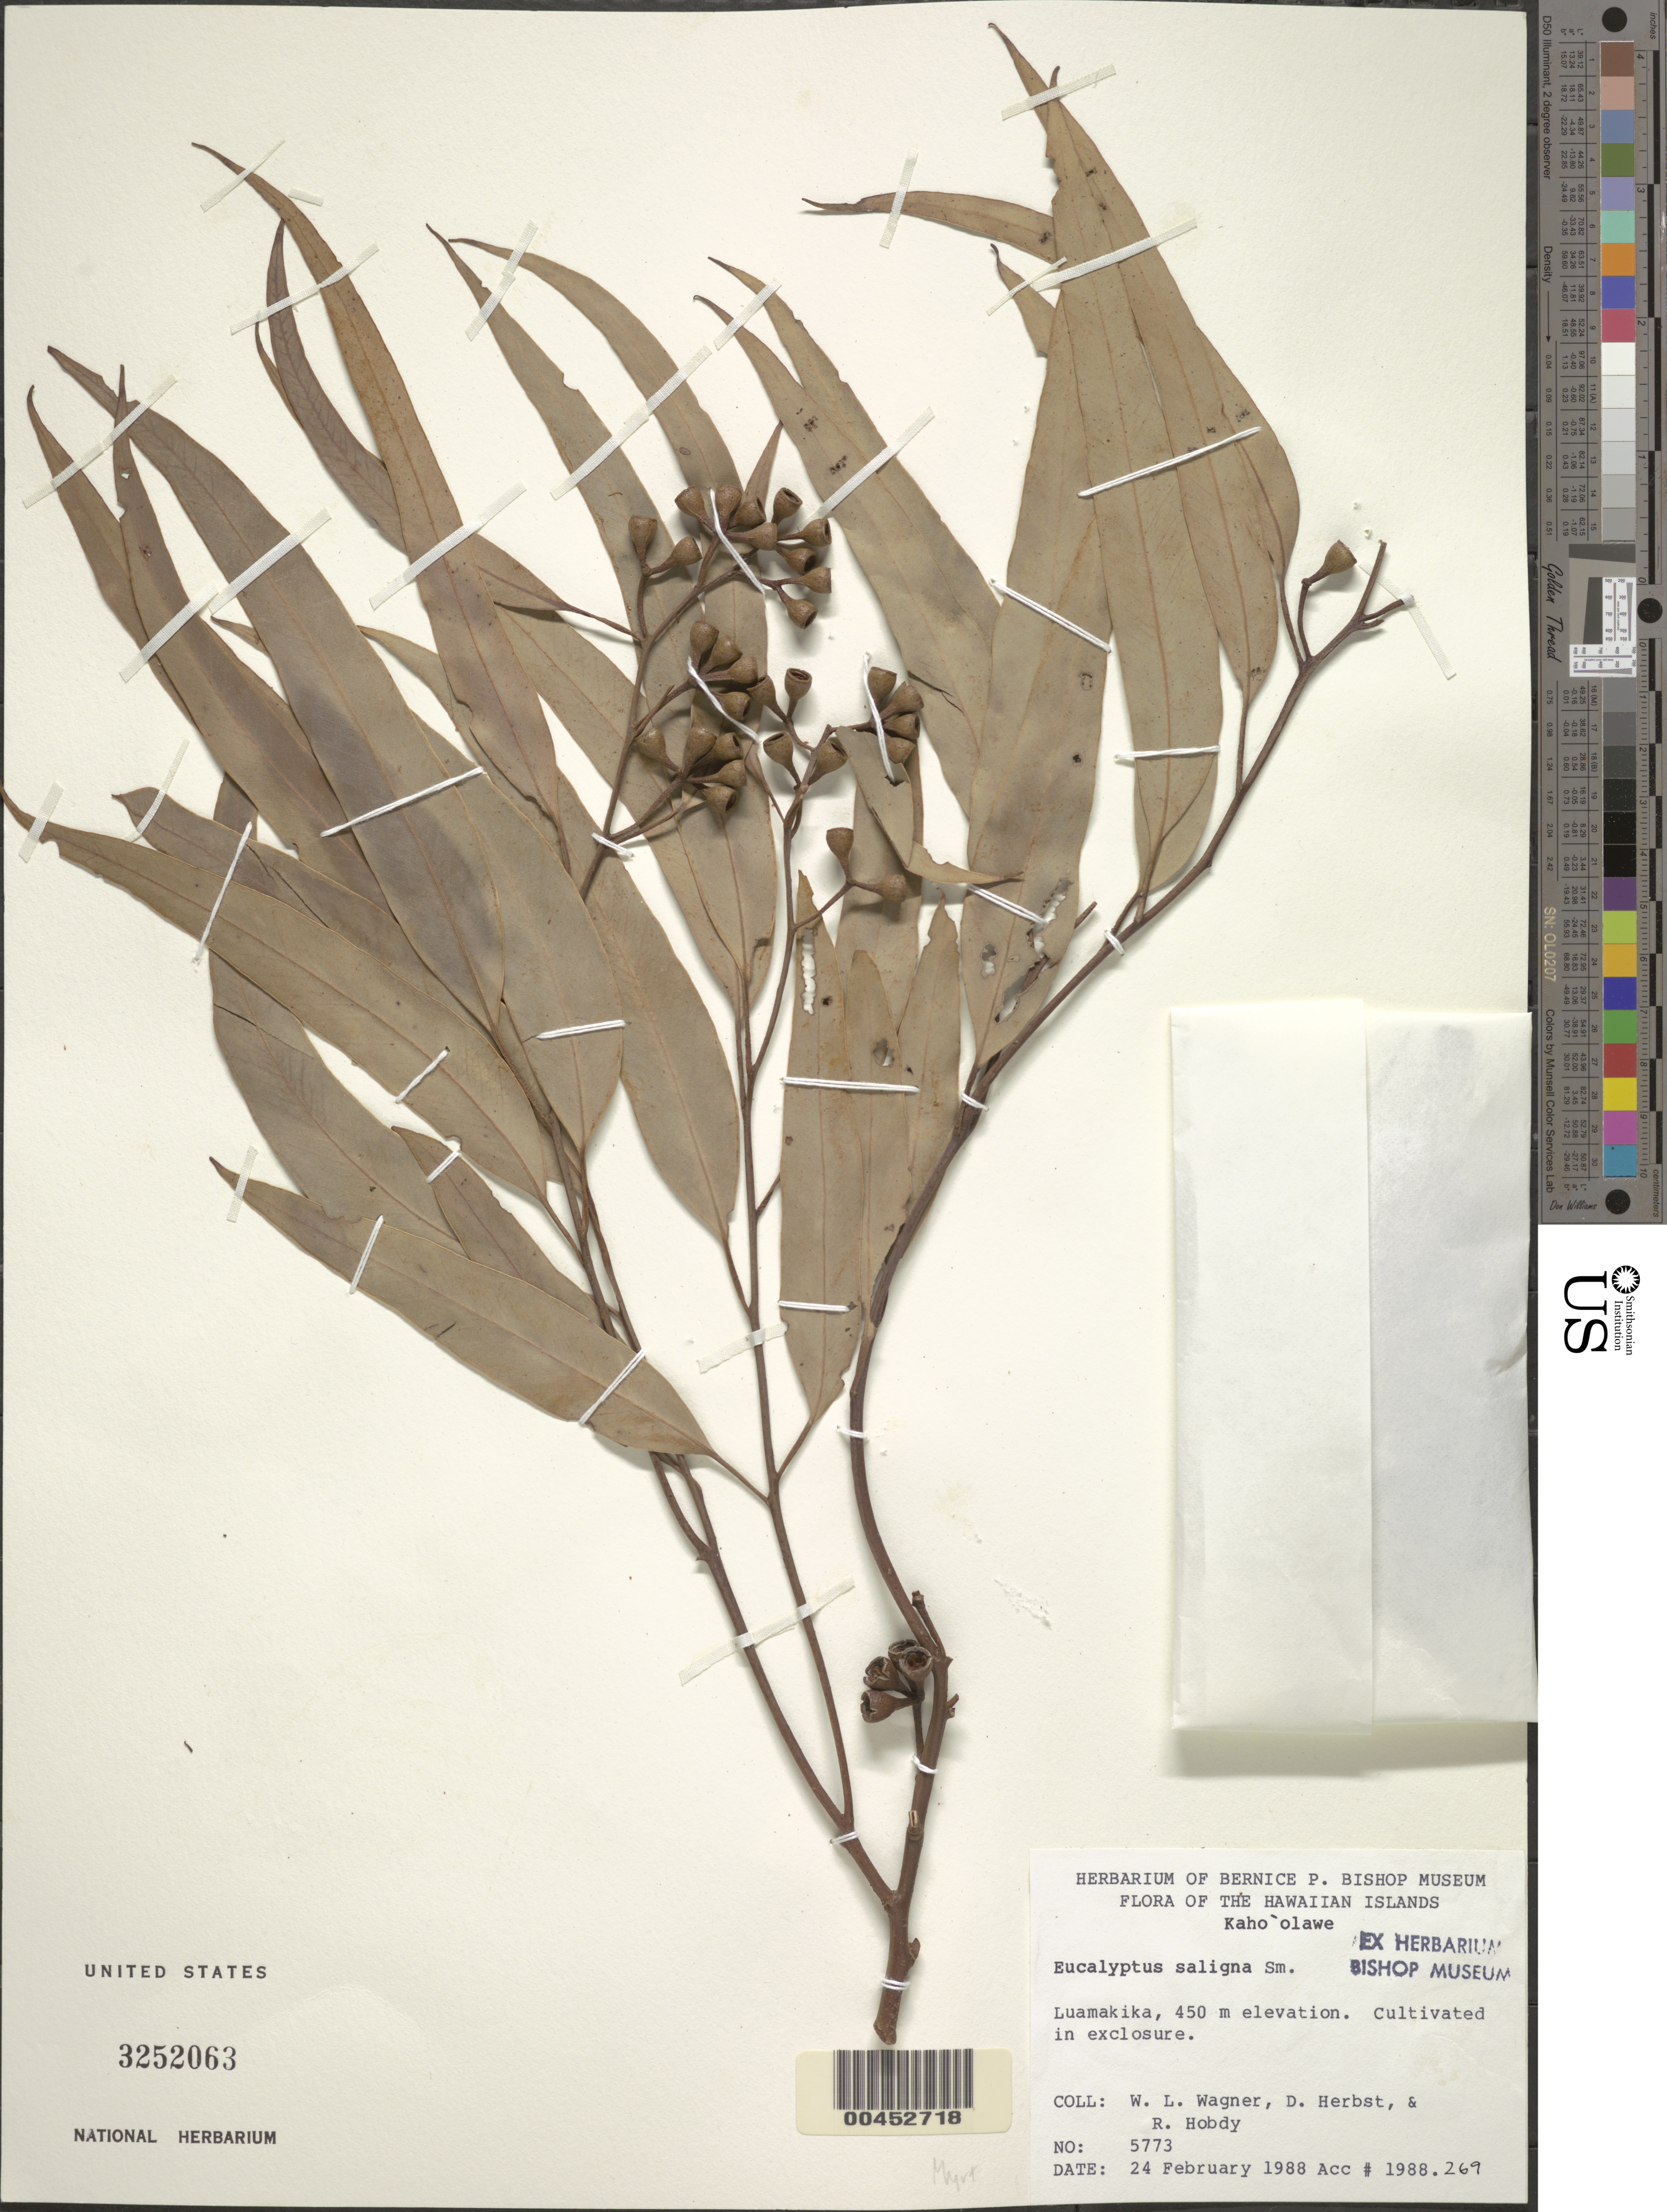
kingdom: Plantae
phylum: Tracheophyta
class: Magnoliopsida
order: Myrtales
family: Myrtaceae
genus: Eucalyptus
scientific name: Eucalyptus saligna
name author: Sm.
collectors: W. L. Wagner, D. R. Herbst & R. Hobdy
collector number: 5773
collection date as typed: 24 Feb 1988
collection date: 1988-02-24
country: United States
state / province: Hawaii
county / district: Maui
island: Kaho'olawe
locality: Luamakika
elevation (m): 450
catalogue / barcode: US 3252063